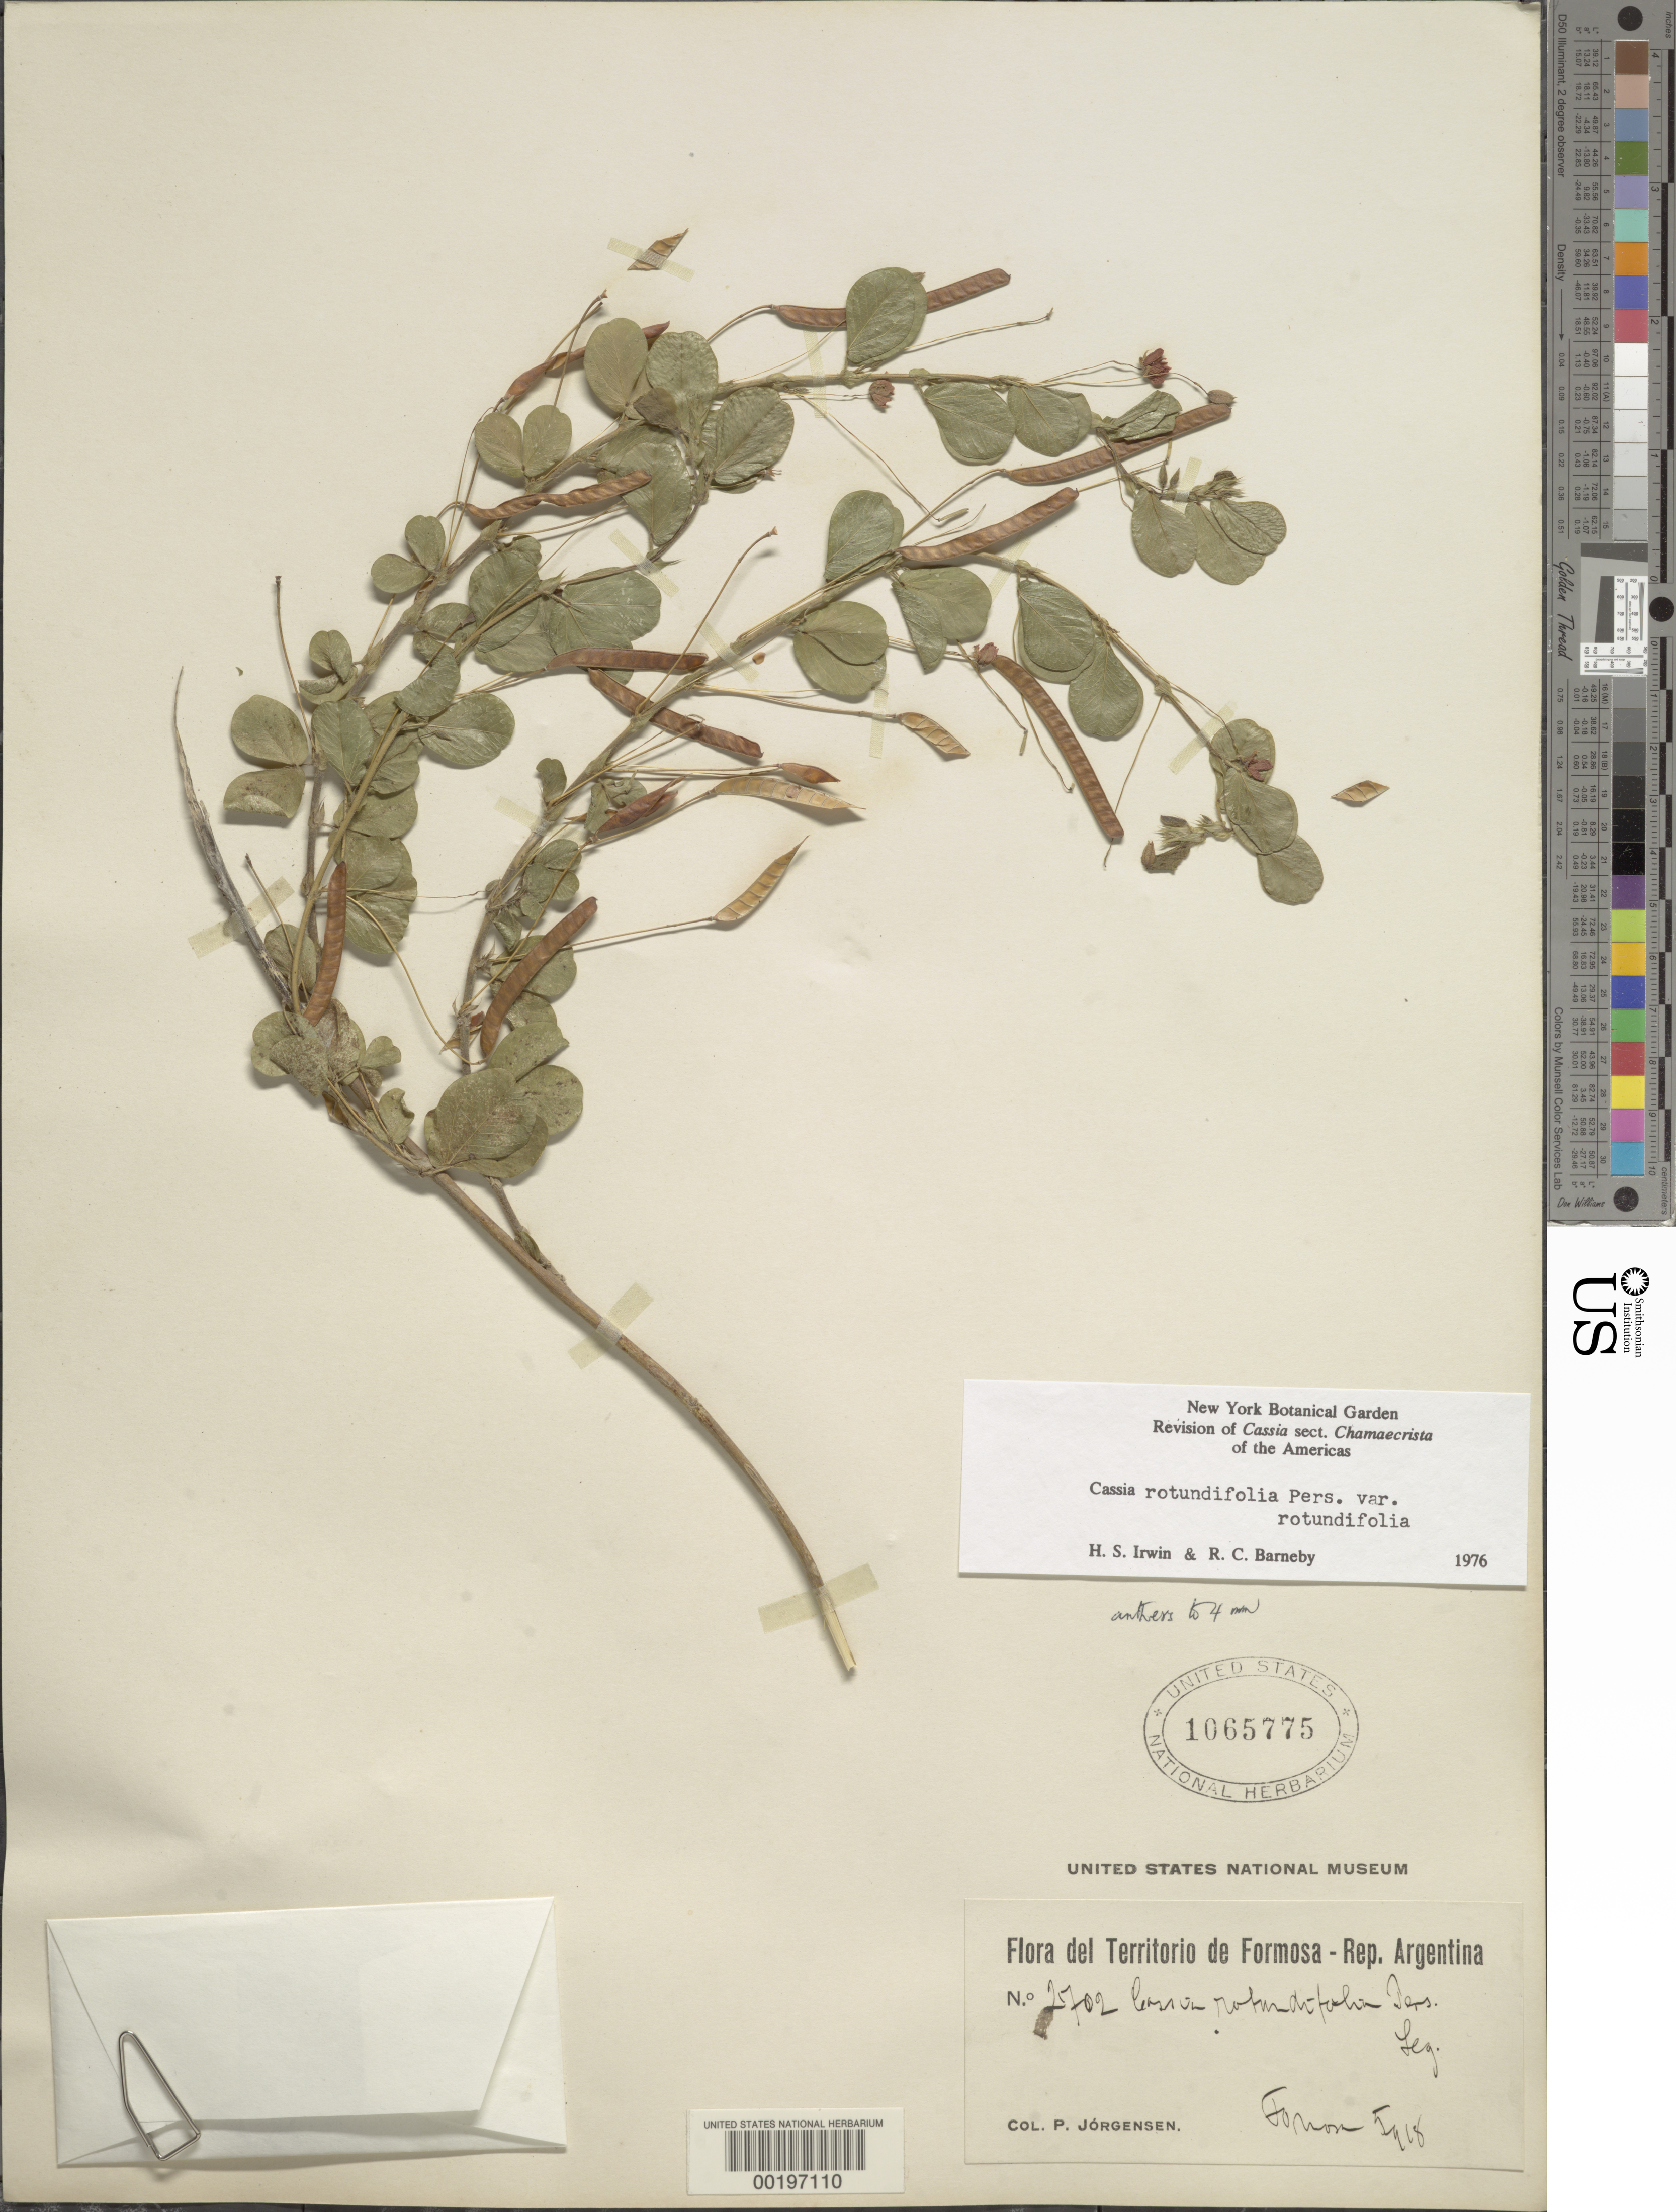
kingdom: Plantae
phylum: Tracheophyta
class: Magnoliopsida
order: Fabales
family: Fabaceae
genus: Chamaecrista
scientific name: Chamaecrista rotundifolia var. rotundifolia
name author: (Pers.) Greene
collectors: P. Jorgensen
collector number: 2702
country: Argentina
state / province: Formosa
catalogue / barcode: US 1065775